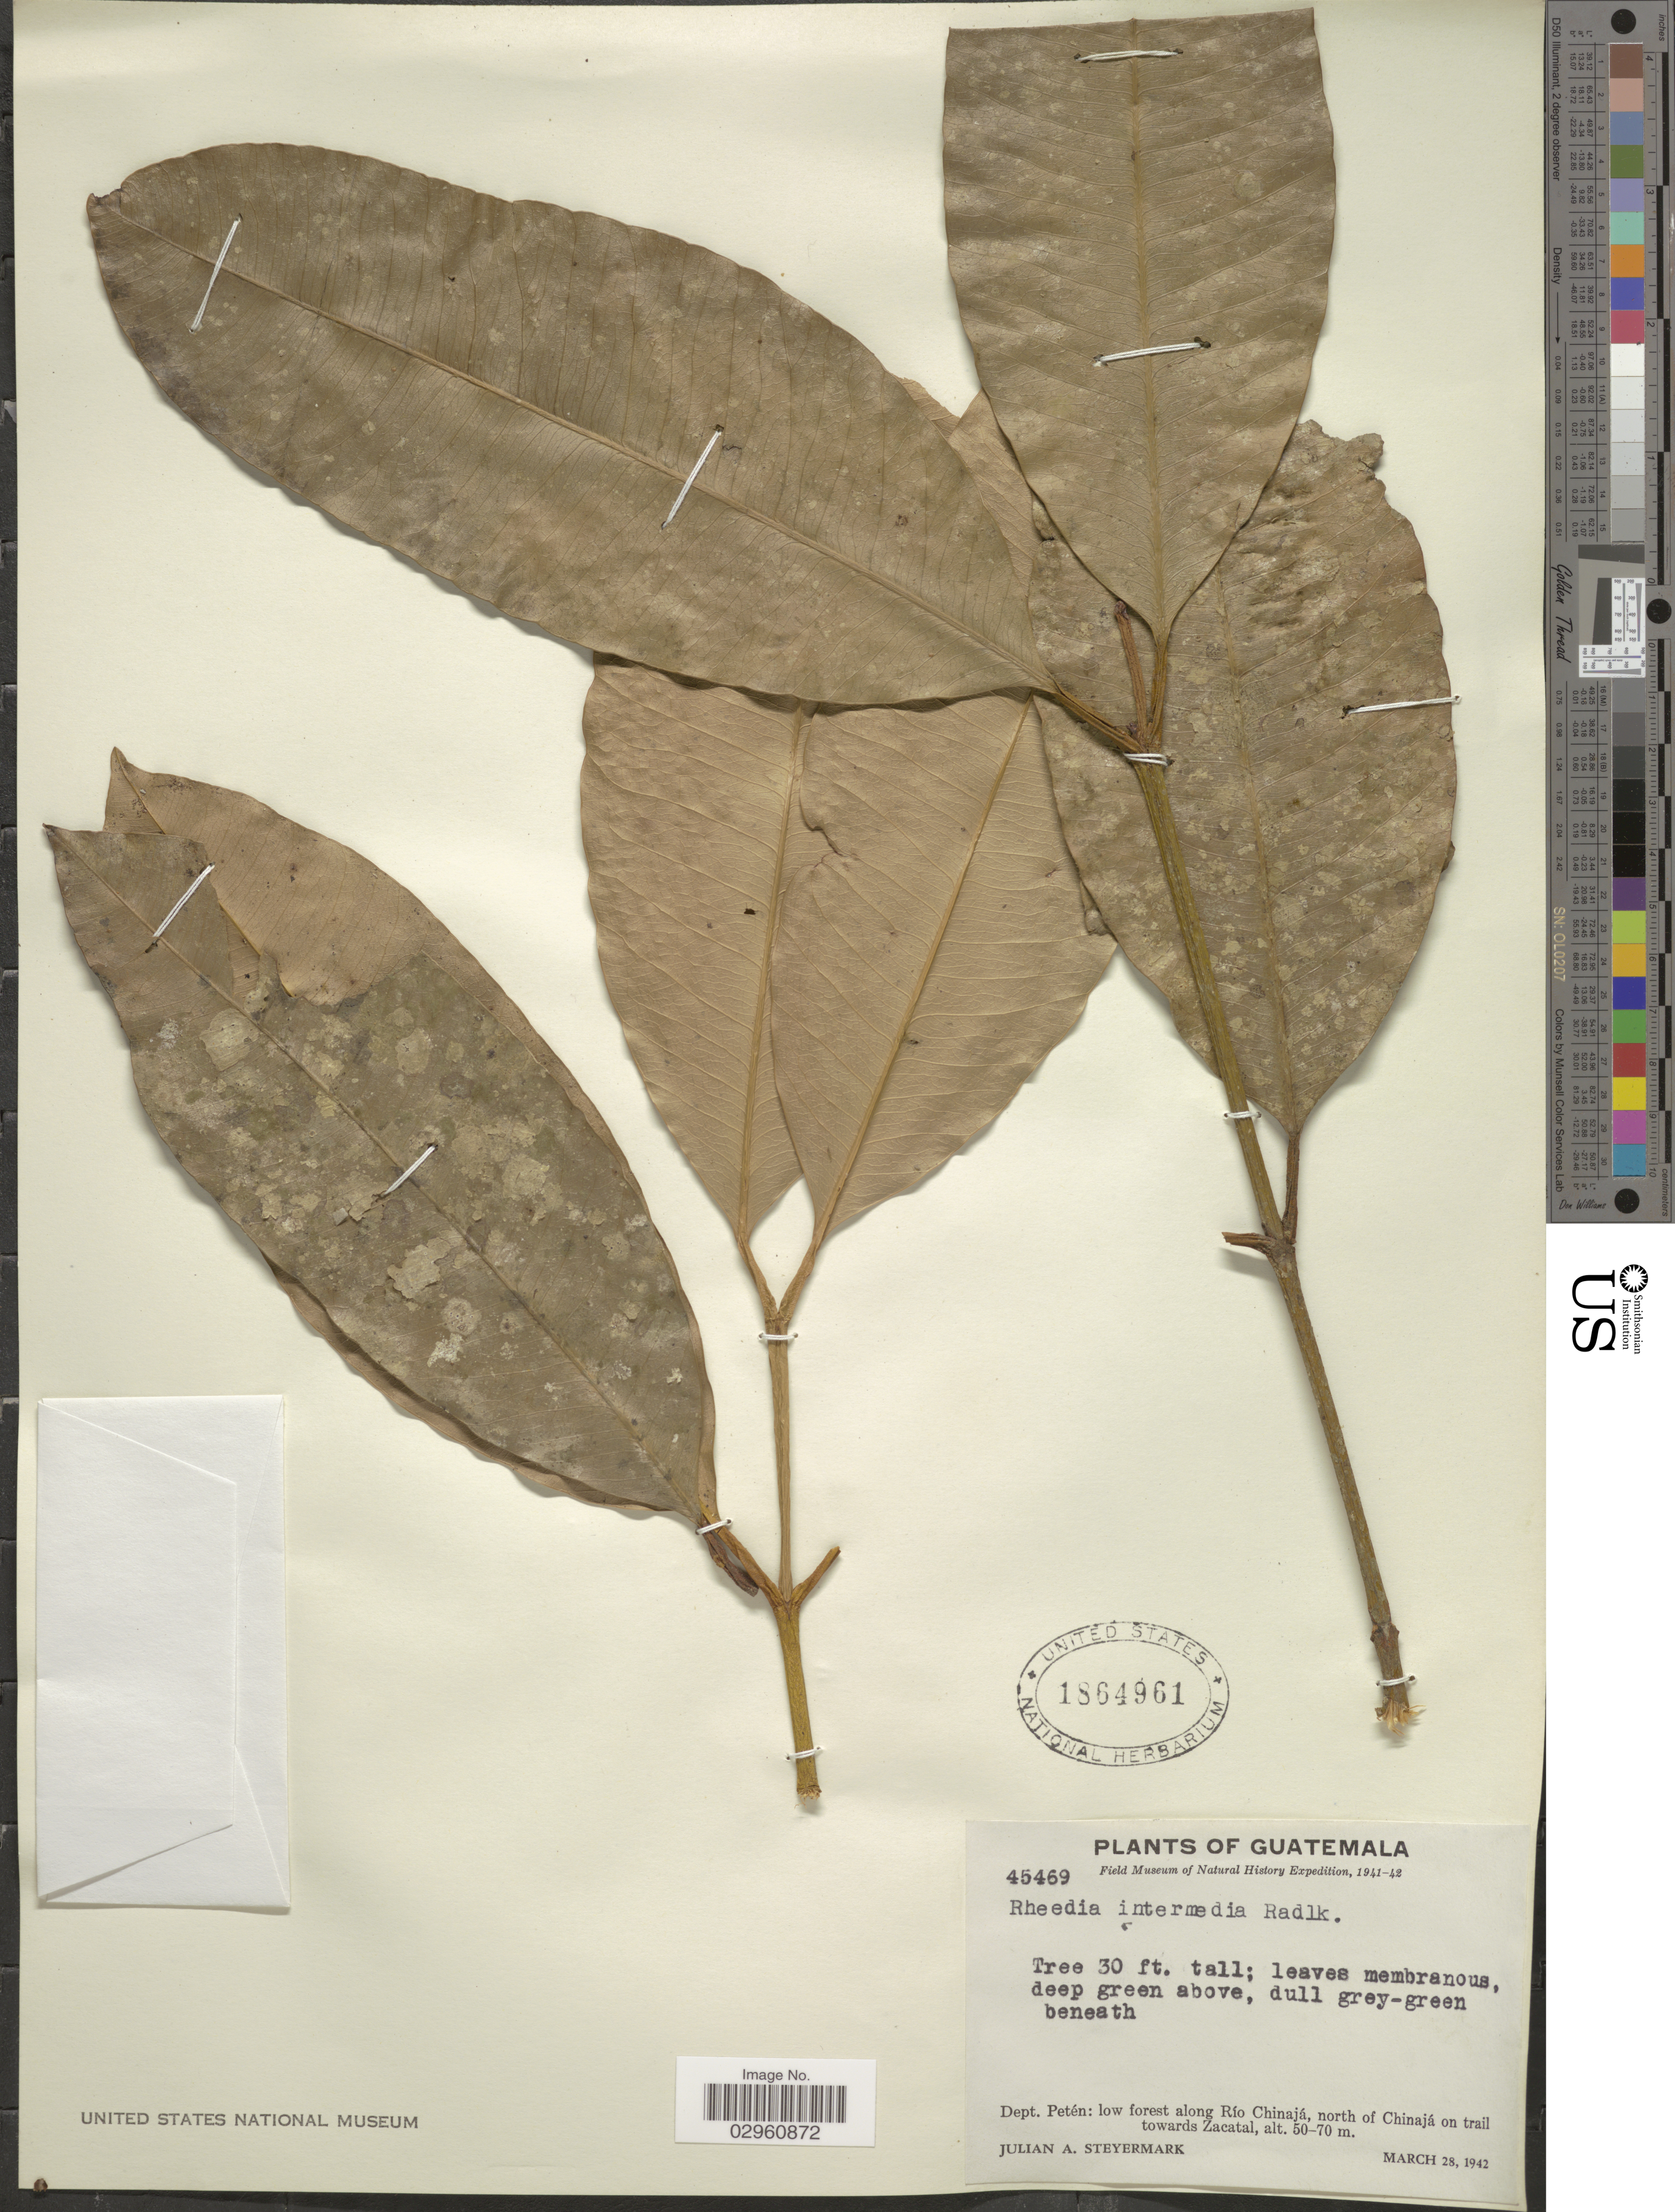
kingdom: Plantae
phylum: Tracheophyta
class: Magnoliopsida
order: Malpighiales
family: Clusiaceae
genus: Garcinia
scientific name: Garcinia intermedia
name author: (Pittier) Hammel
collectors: J. Steyermark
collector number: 45469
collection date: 1942-03-28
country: Guatemala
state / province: El Petén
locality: Dept. Petén: low forest along Río Chinajá, north of Chinajá on trail towards Zacatal.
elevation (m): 50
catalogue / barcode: US 1864961